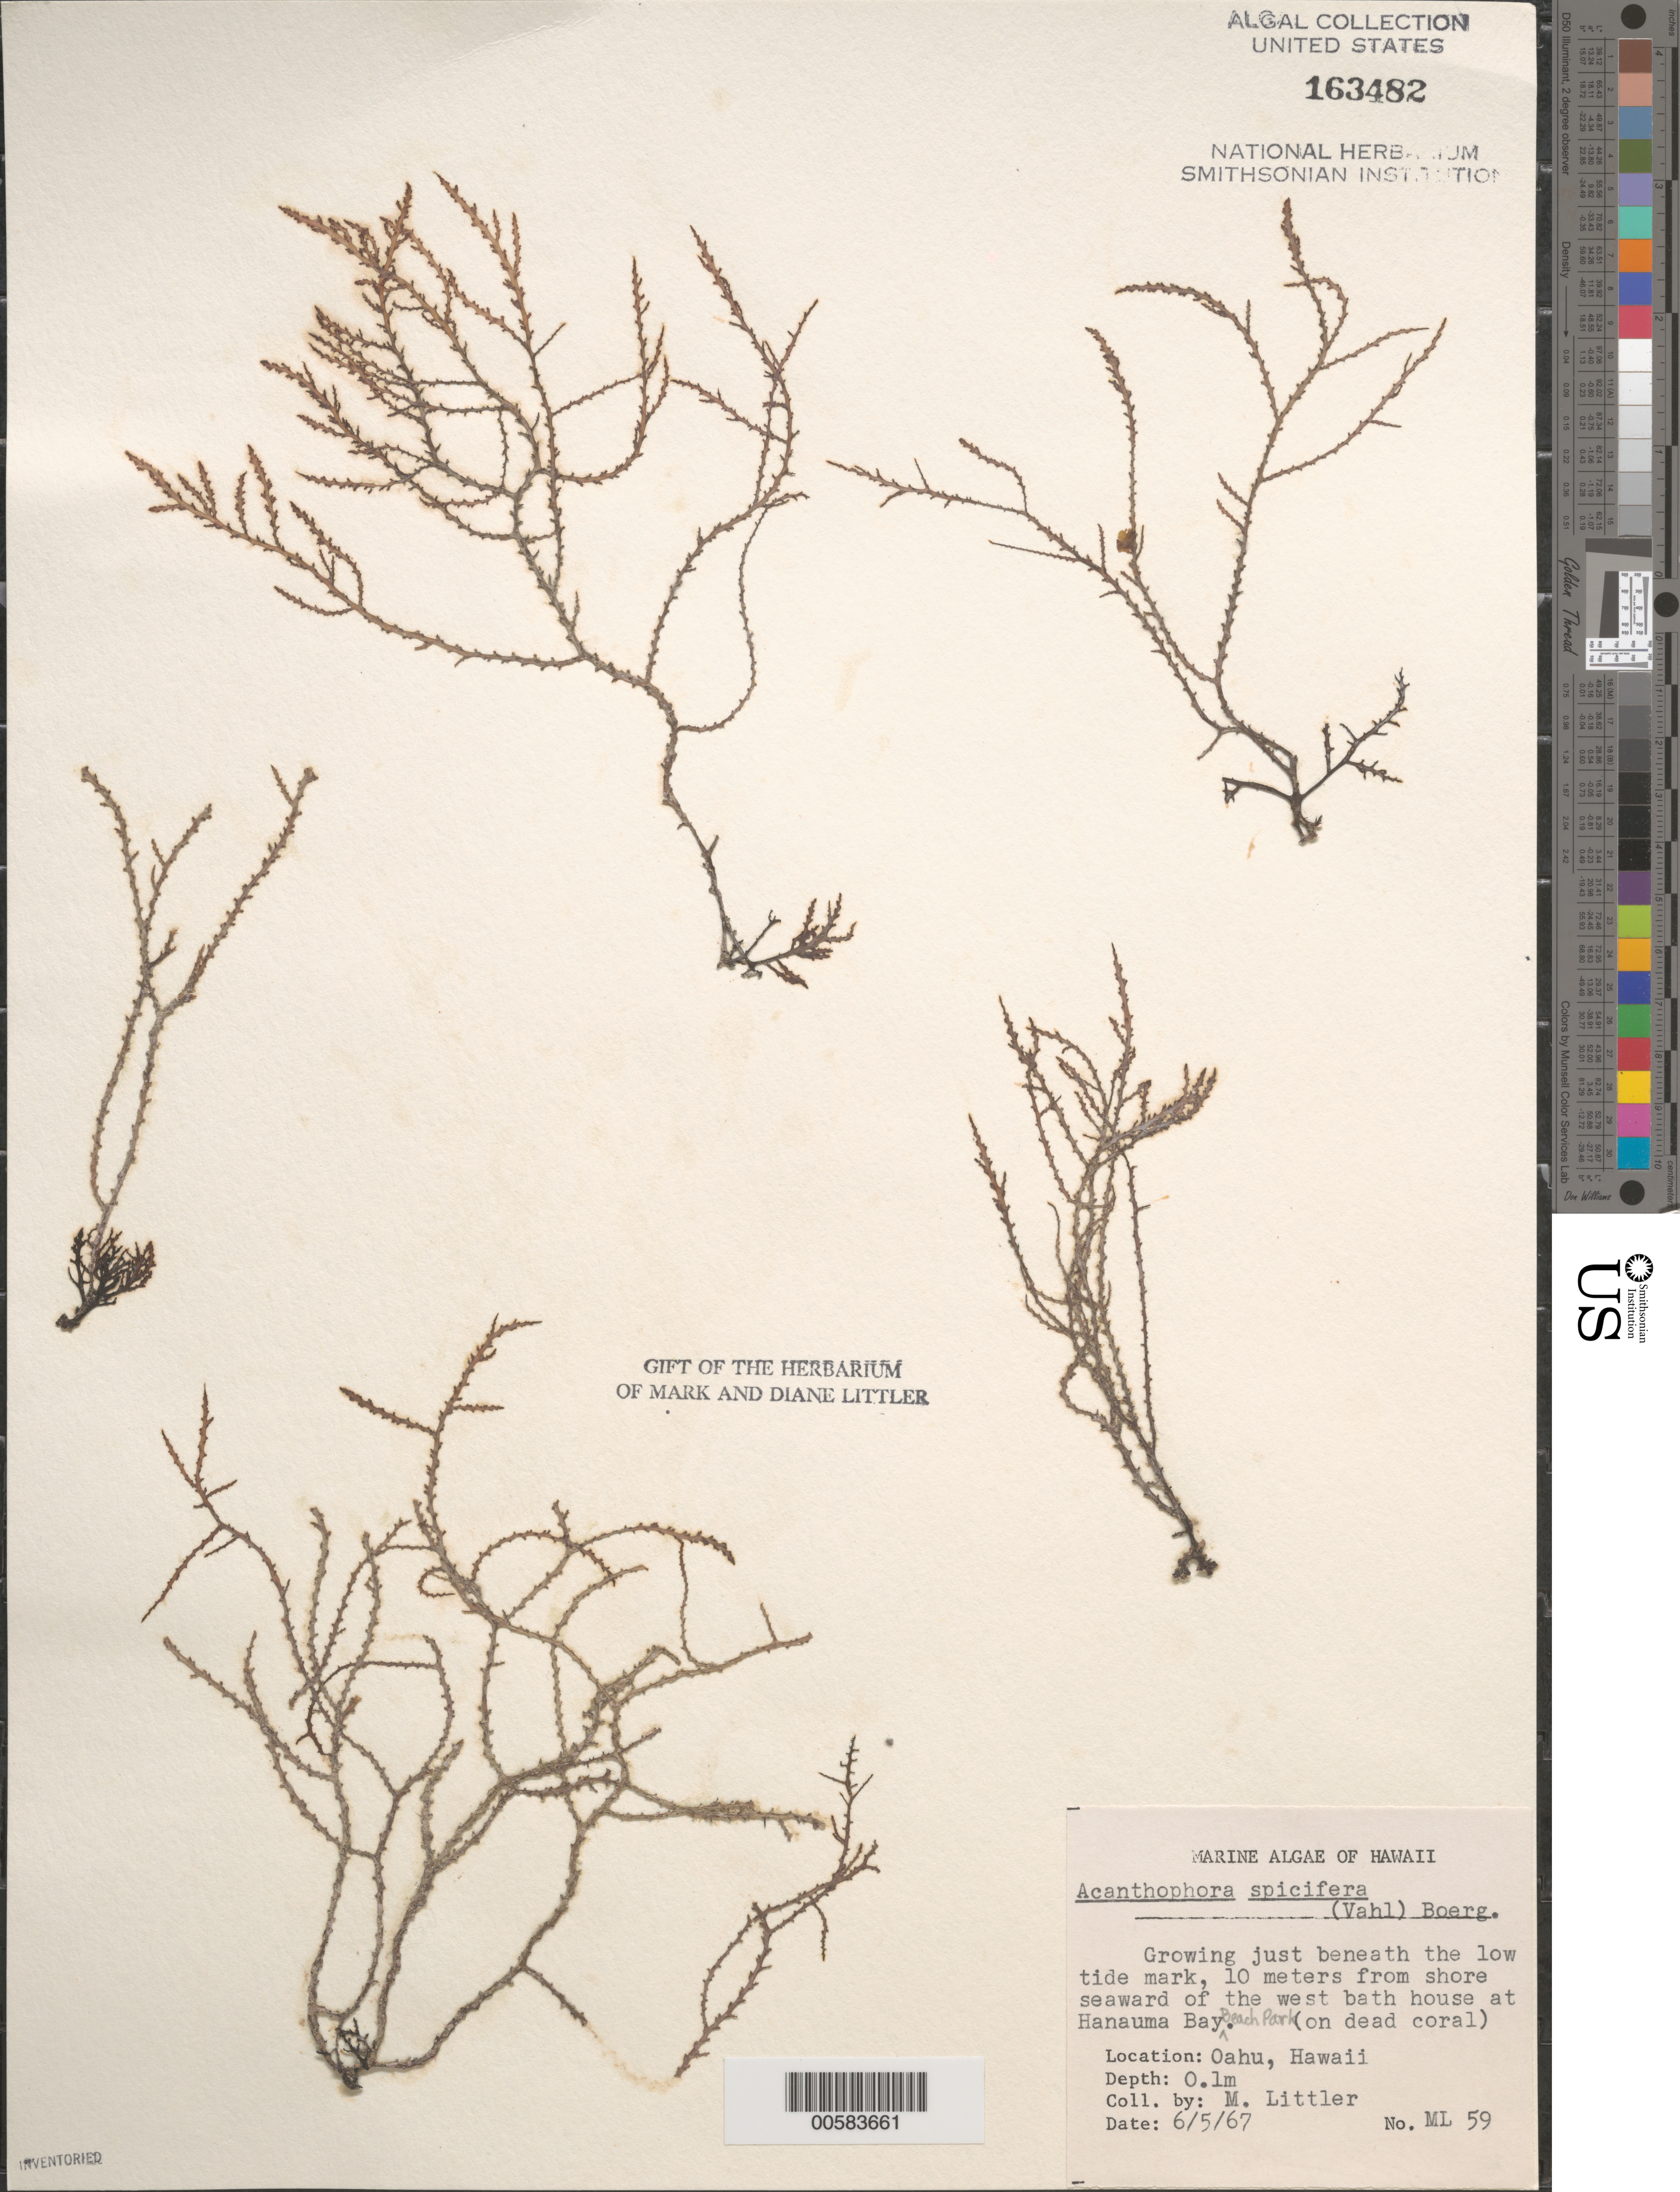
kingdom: Plantae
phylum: Rhodophyta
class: Florideophyceae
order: Ceramiales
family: Rhodomelaceae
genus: Acanthophora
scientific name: Acanthophora spicifera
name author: (Vahl) Børgesen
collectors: M. M. Littler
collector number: ML 59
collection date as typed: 05 Jun 1967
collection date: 1967-06-05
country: United States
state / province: Hawaii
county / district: Honolulu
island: Oahu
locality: Hanauma Bay Beach Park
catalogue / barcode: US 163482